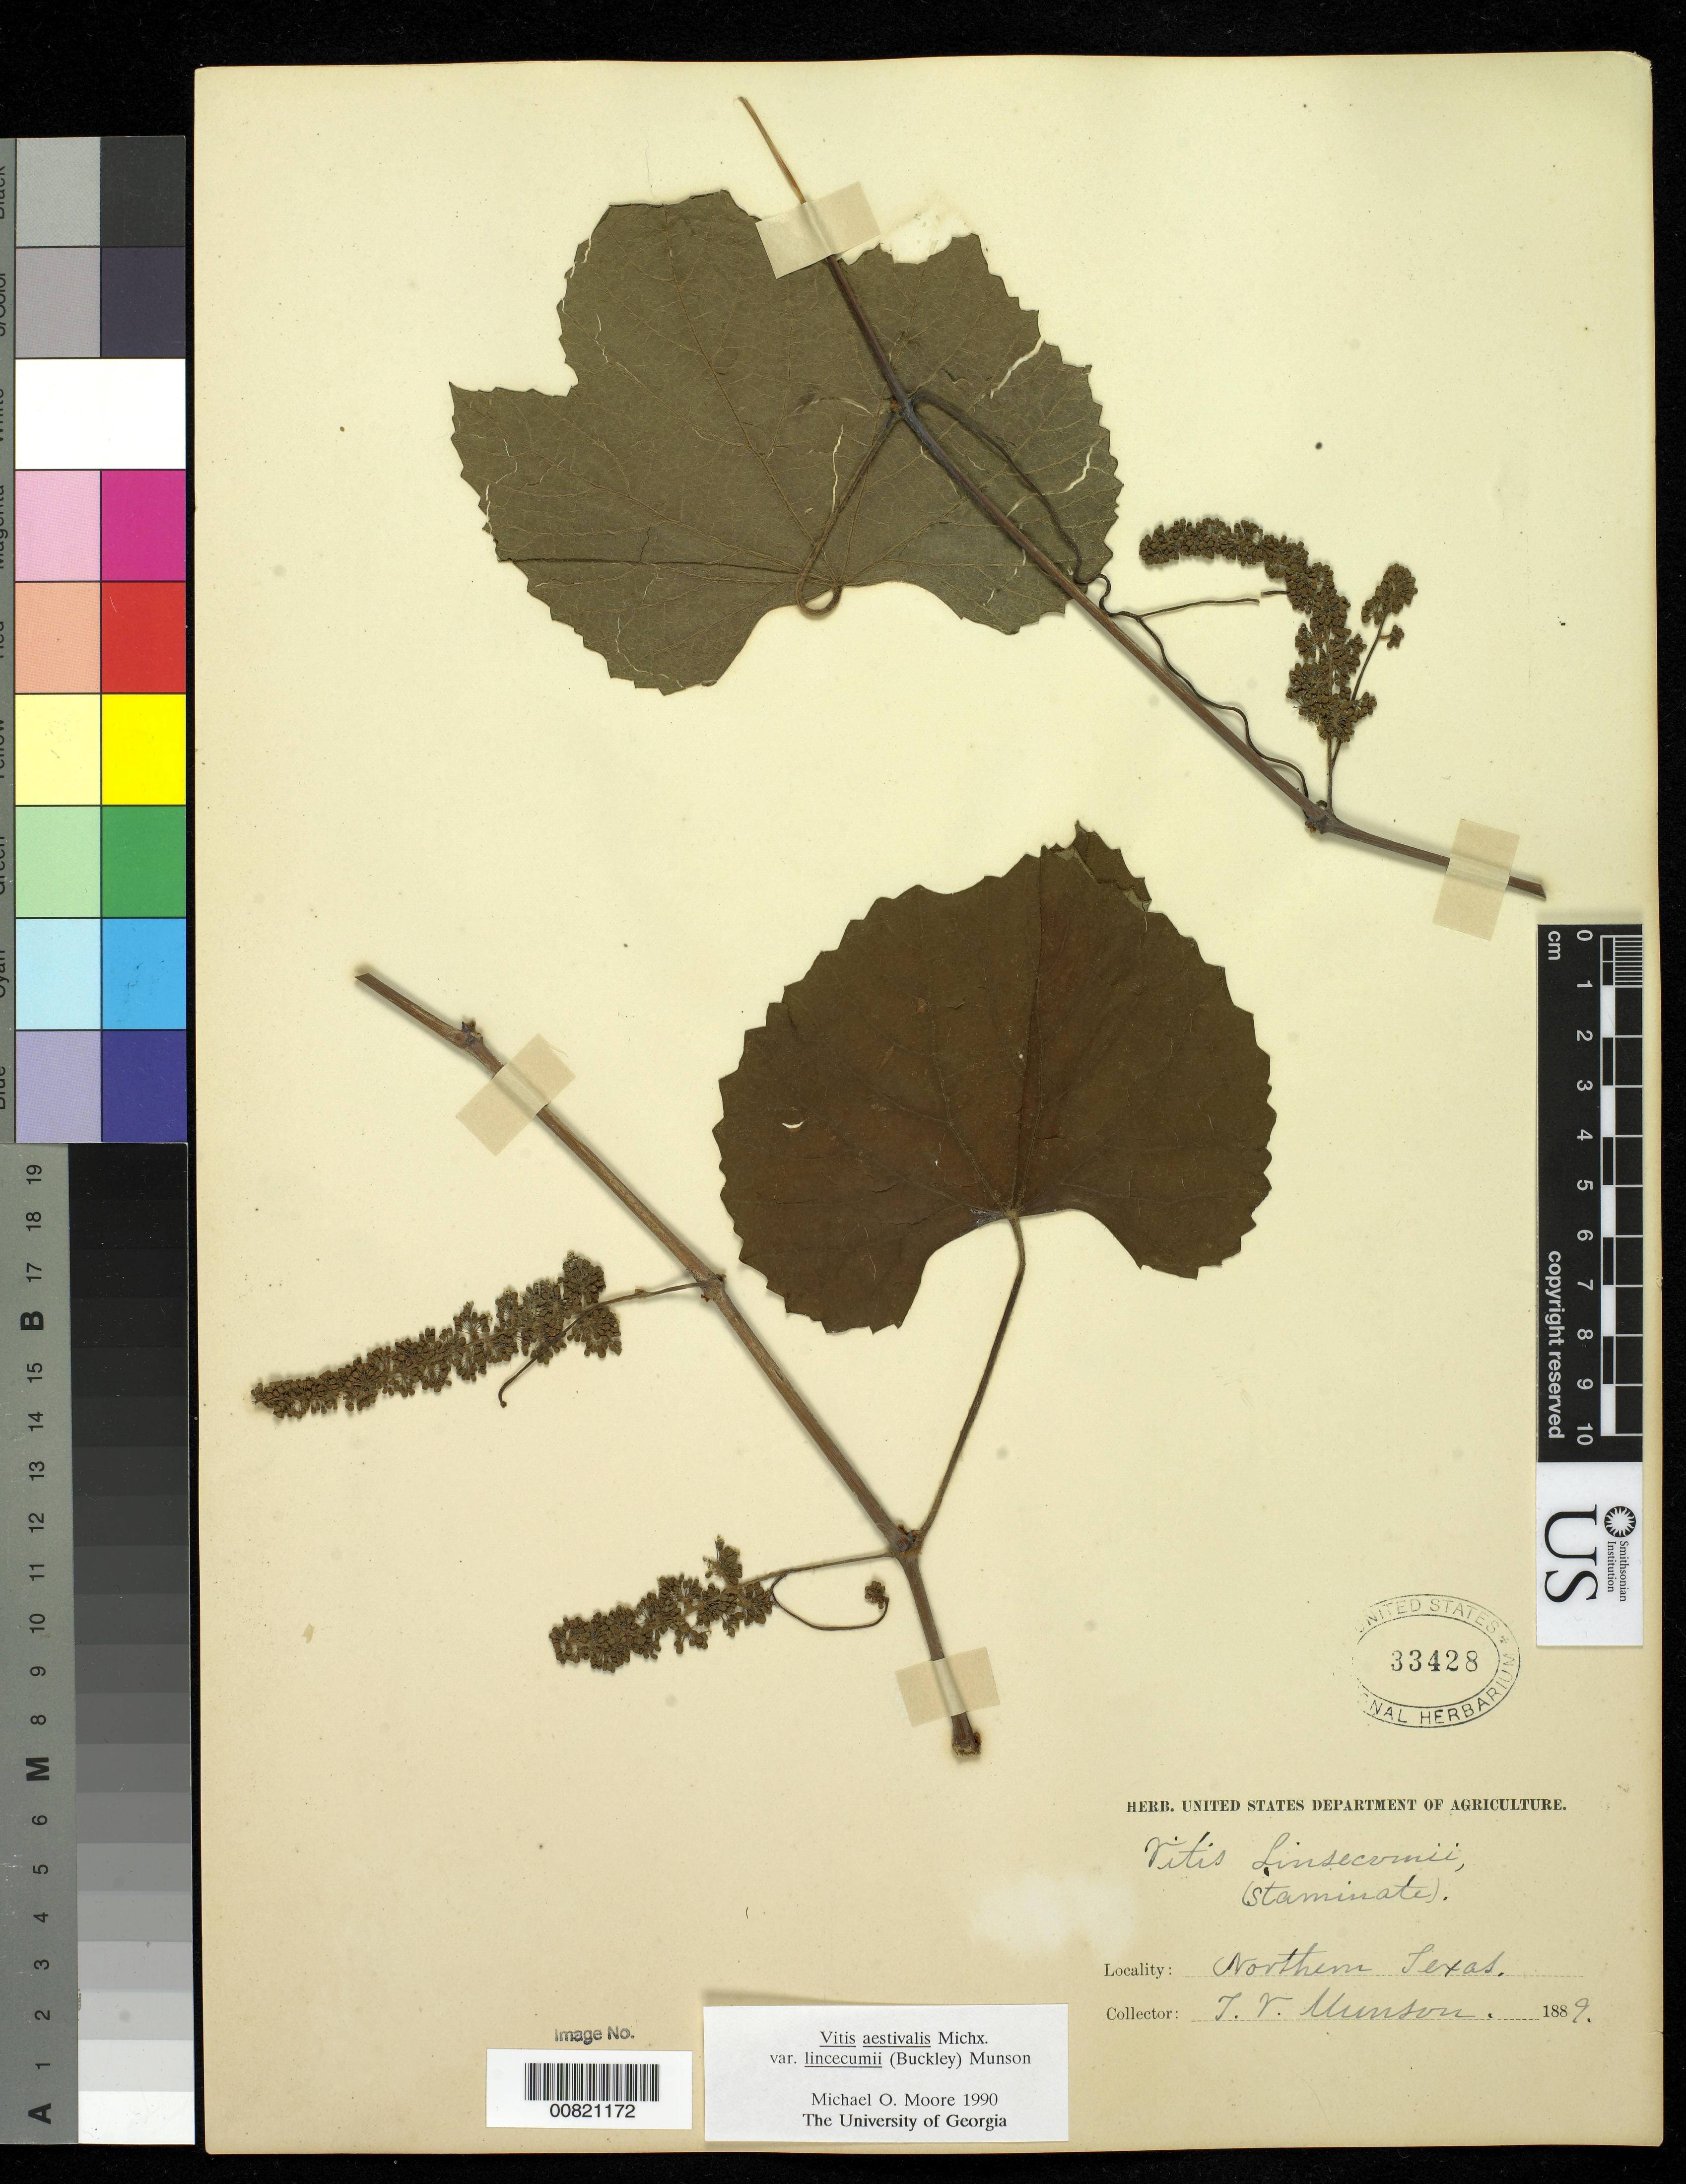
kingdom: Plantae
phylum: Tracheophyta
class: Magnoliopsida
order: Vitales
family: Vitaceae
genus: Vitis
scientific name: Vitis aestivalis var. linsecomii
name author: (Buckley) Munson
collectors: T. V. Munson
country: United States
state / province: Texas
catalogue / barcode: US 33428